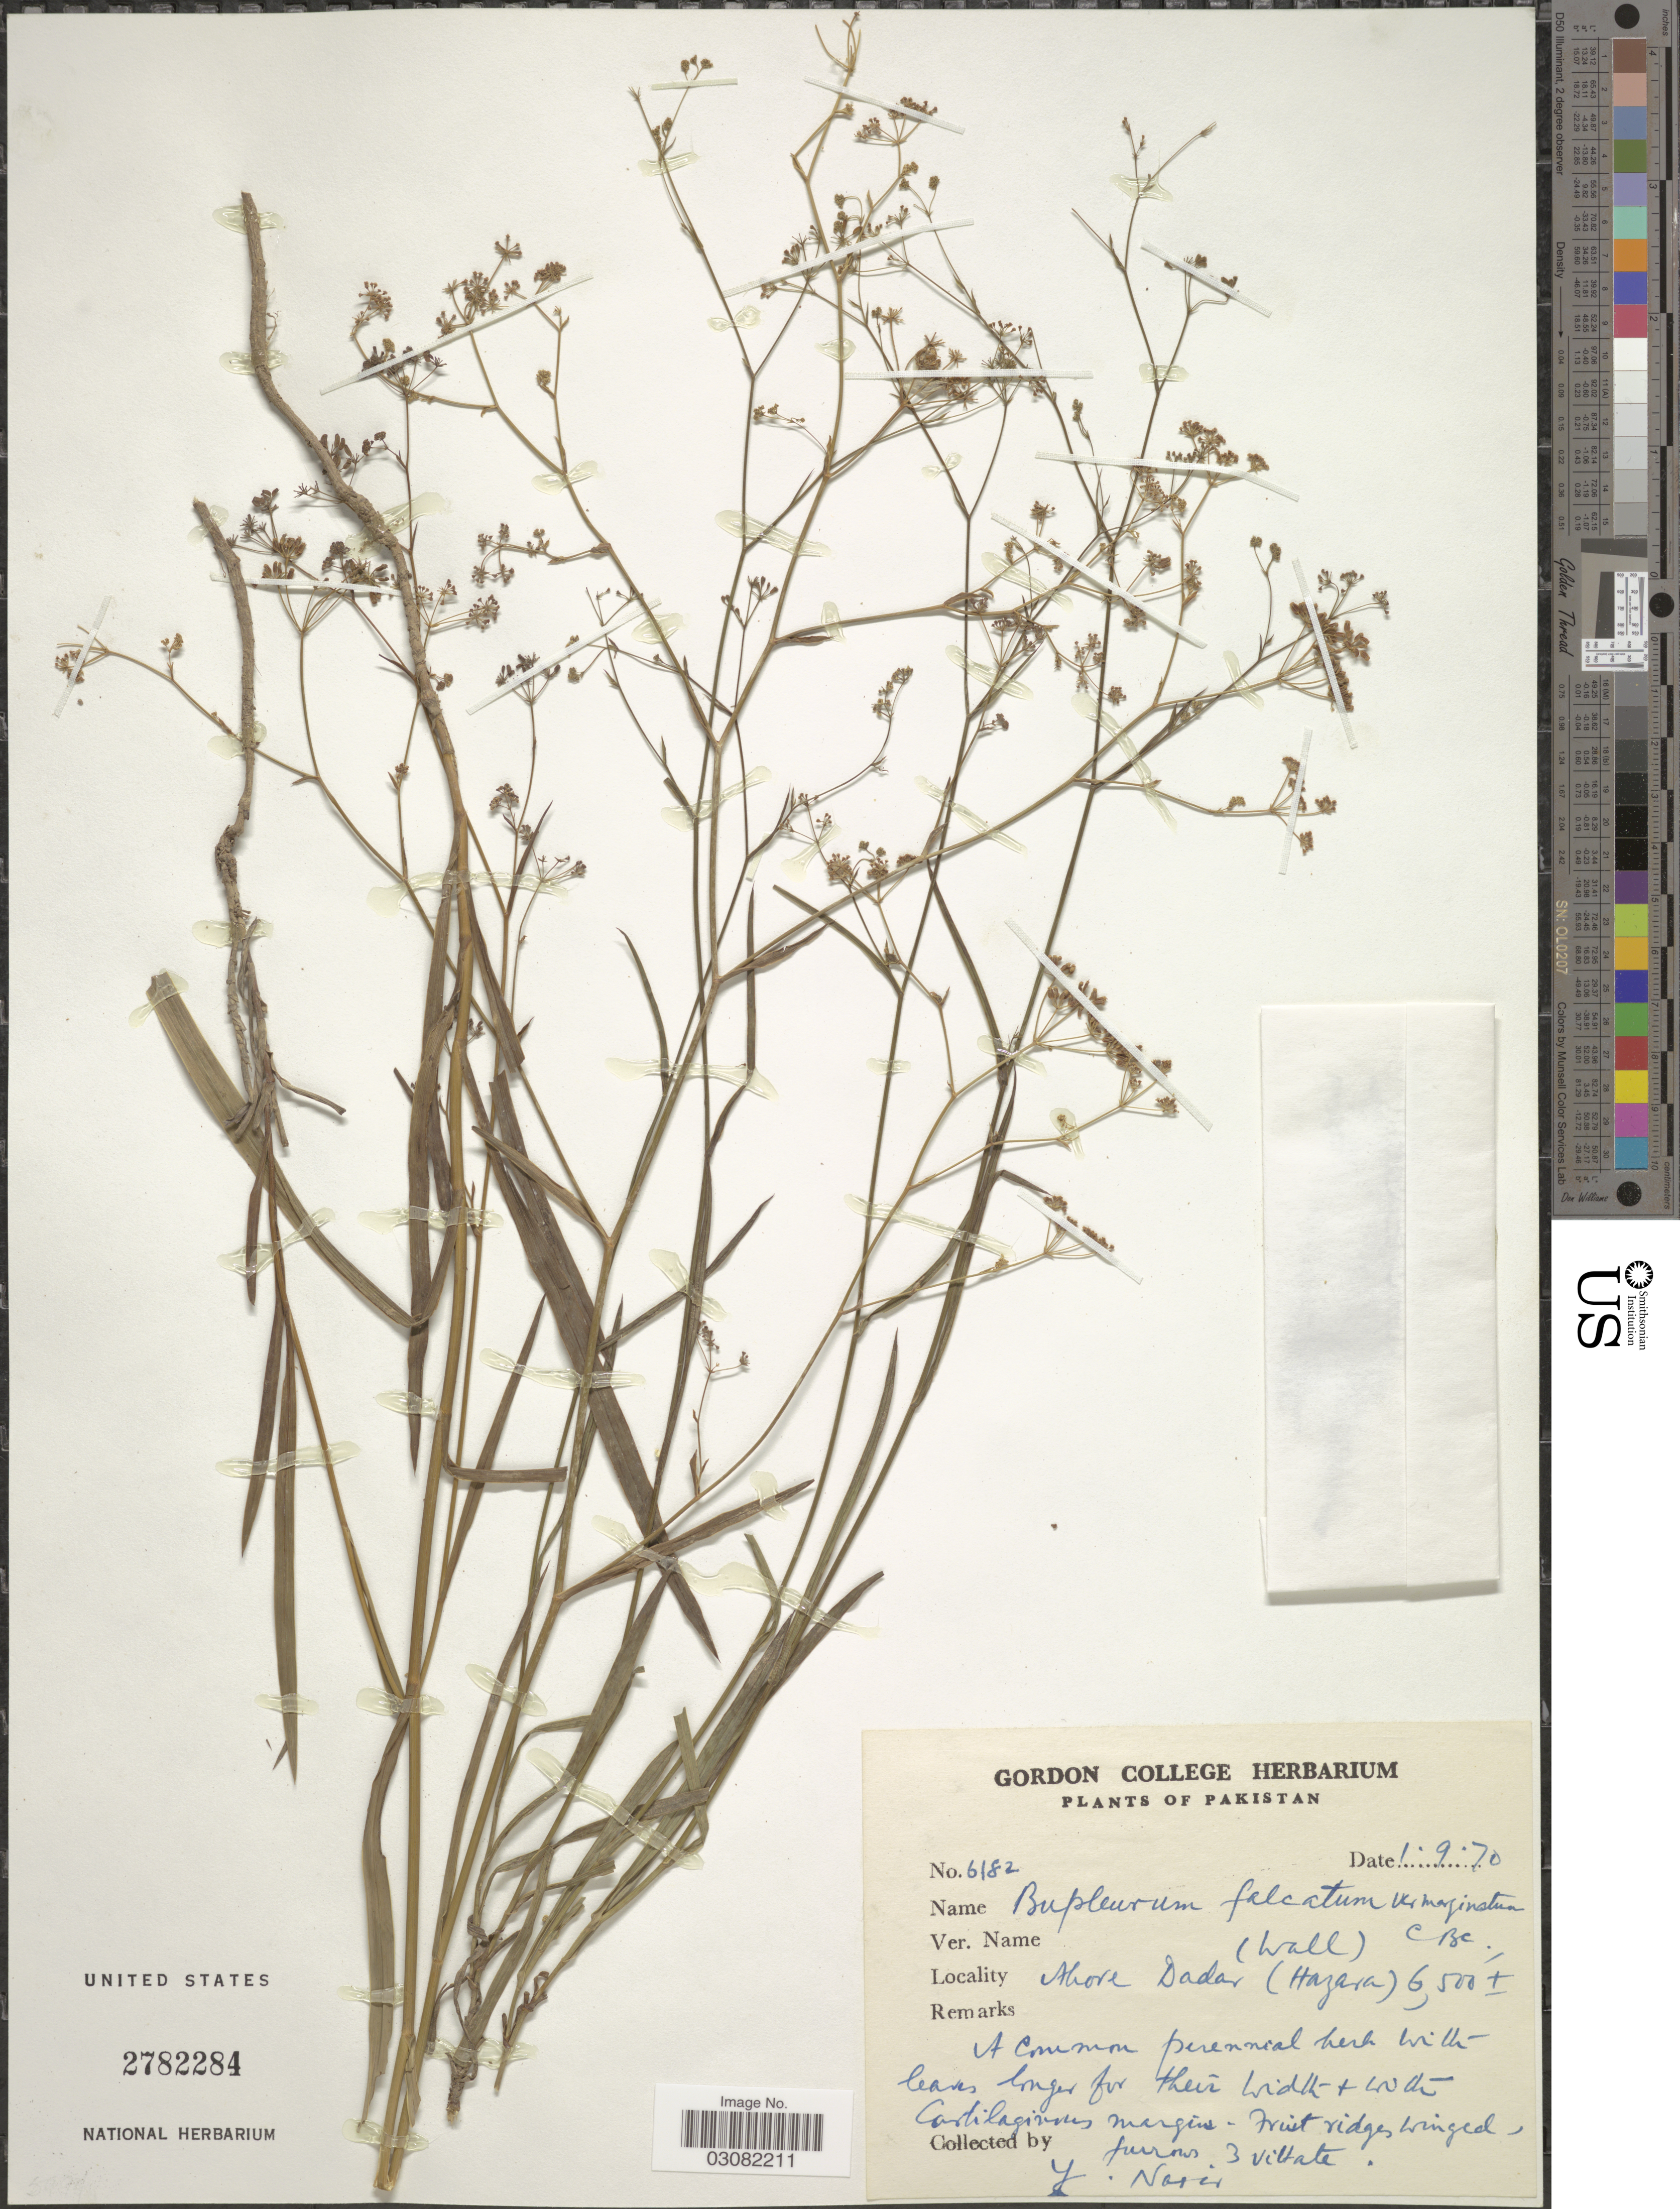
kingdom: Plantae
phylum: Tracheophyta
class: Magnoliopsida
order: Apiales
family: Apiaceae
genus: Bupleurum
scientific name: Bupleurum falcatum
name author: L.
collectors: Y. Nasir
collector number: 6182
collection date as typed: Transcribed d/m/y: 1/9/70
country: Pakistan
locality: Ahore Dadar (Hagara).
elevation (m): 1981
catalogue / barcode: US 2782284